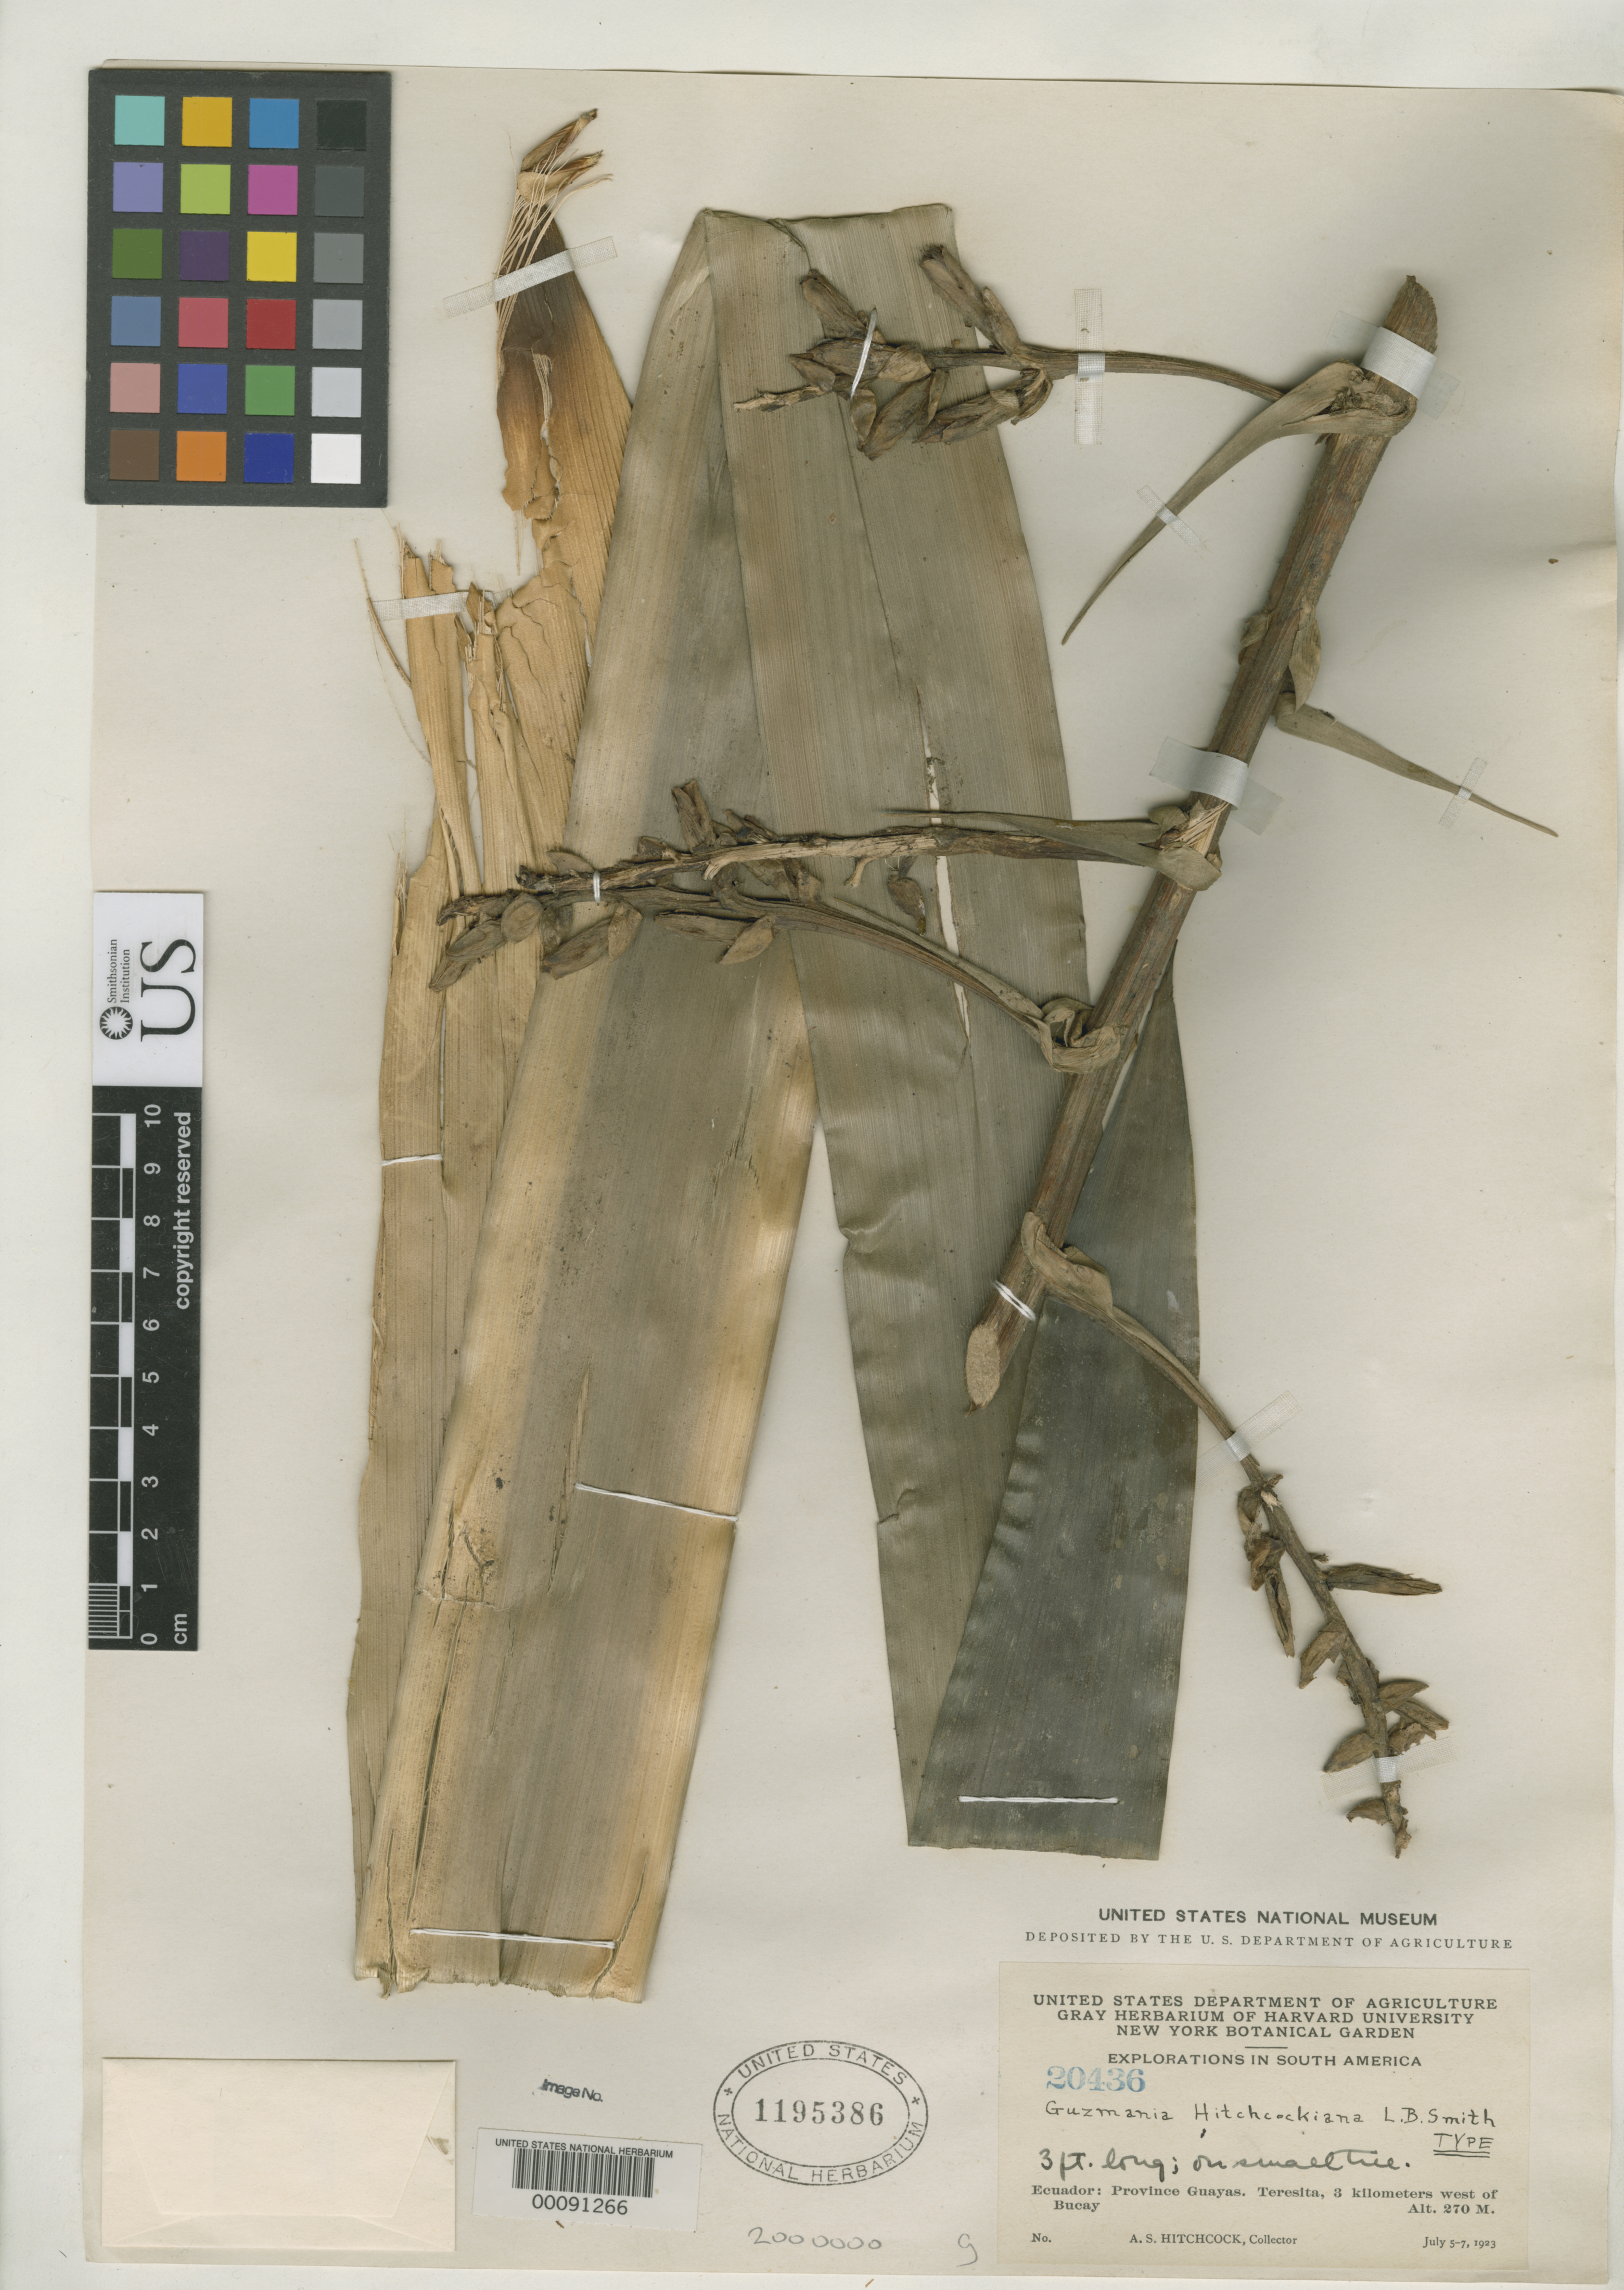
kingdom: Plantae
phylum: Tracheophyta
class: Liliopsida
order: Poales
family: Bromeliaceae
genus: Guzmania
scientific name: Guzmania hitchcockiana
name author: L.B. Sm.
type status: Holotype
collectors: A. S. Hitchcock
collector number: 20436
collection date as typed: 05 Jul 1923 to 07 Jul 1923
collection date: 1923-07-05/1923-07-07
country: Ecuador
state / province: Guayas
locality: Teresita, 3 km W of Bucay.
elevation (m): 270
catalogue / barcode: US 1195386